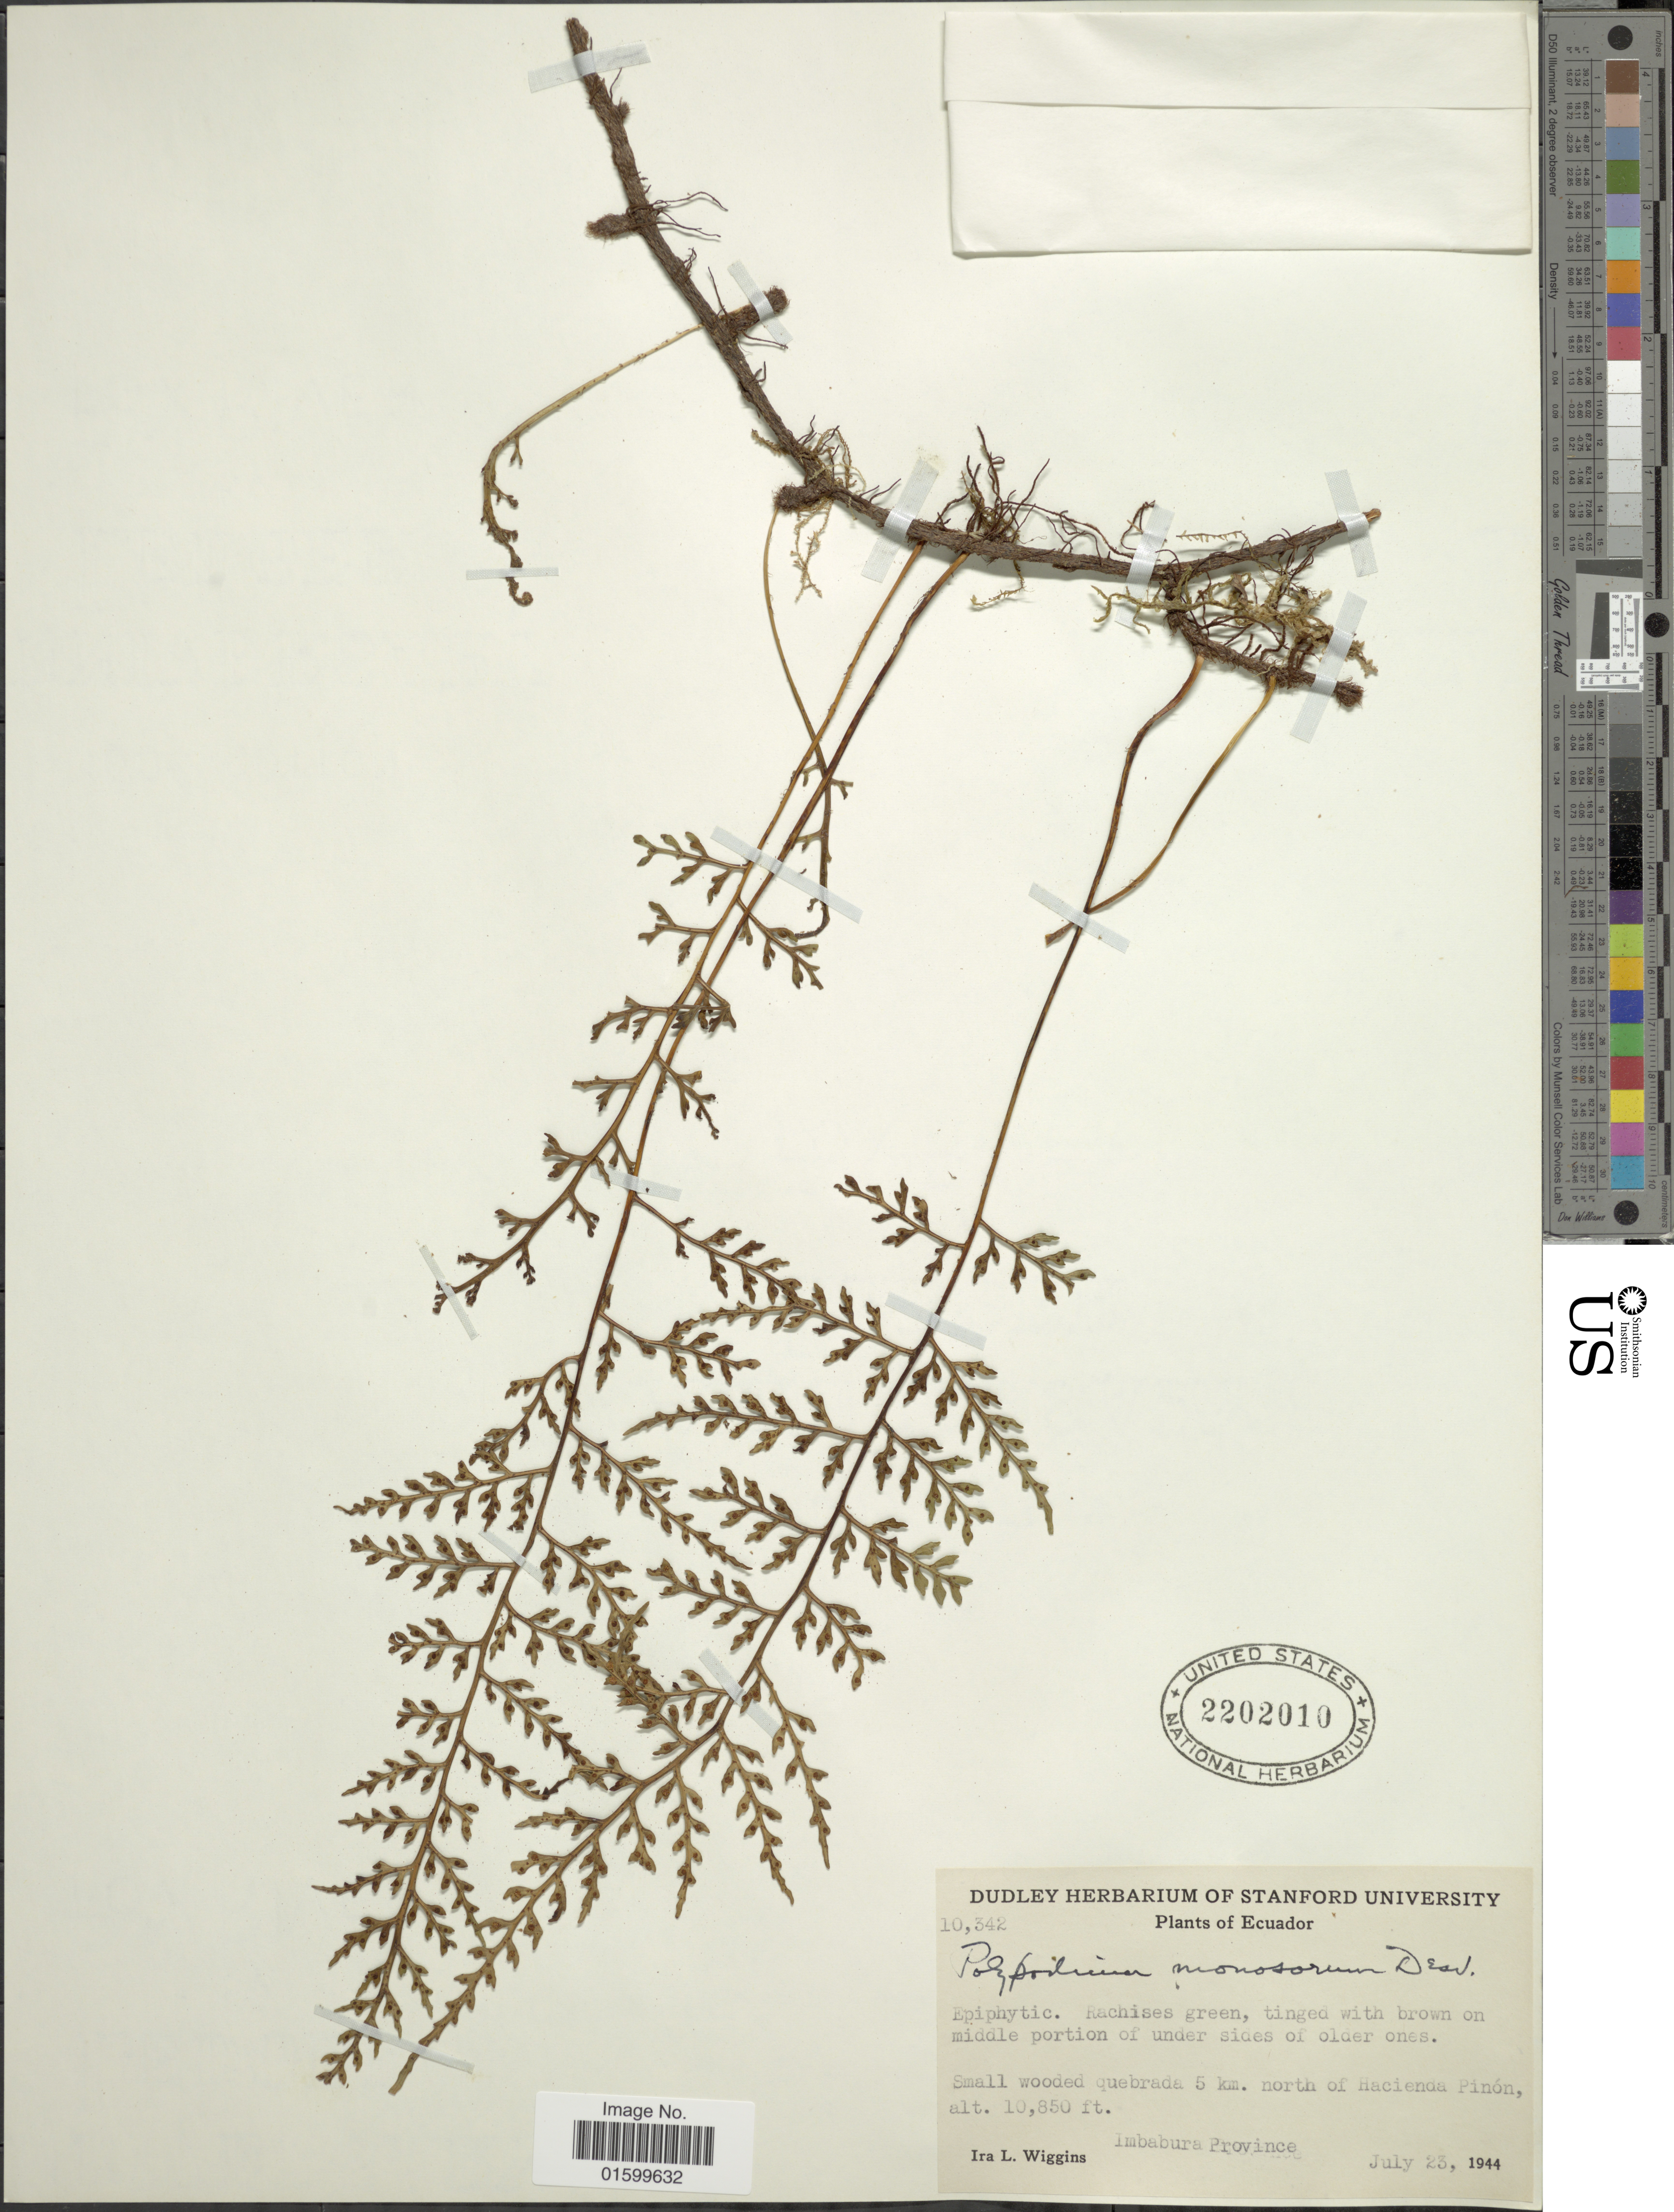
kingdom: Plantae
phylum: Tracheophyta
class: Polypodiopsida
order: Polypodiales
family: Polypodiaceae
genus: Pleopeltis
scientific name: Pleopeltis monosora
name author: (Desv.) A.R. Sm.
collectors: I. L. Wiggins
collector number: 10342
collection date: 1944-07-23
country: Ecuador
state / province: Imbabura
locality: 5 km north of Hacienda Pinon, Imbabura Province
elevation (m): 3307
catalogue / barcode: US 2202010